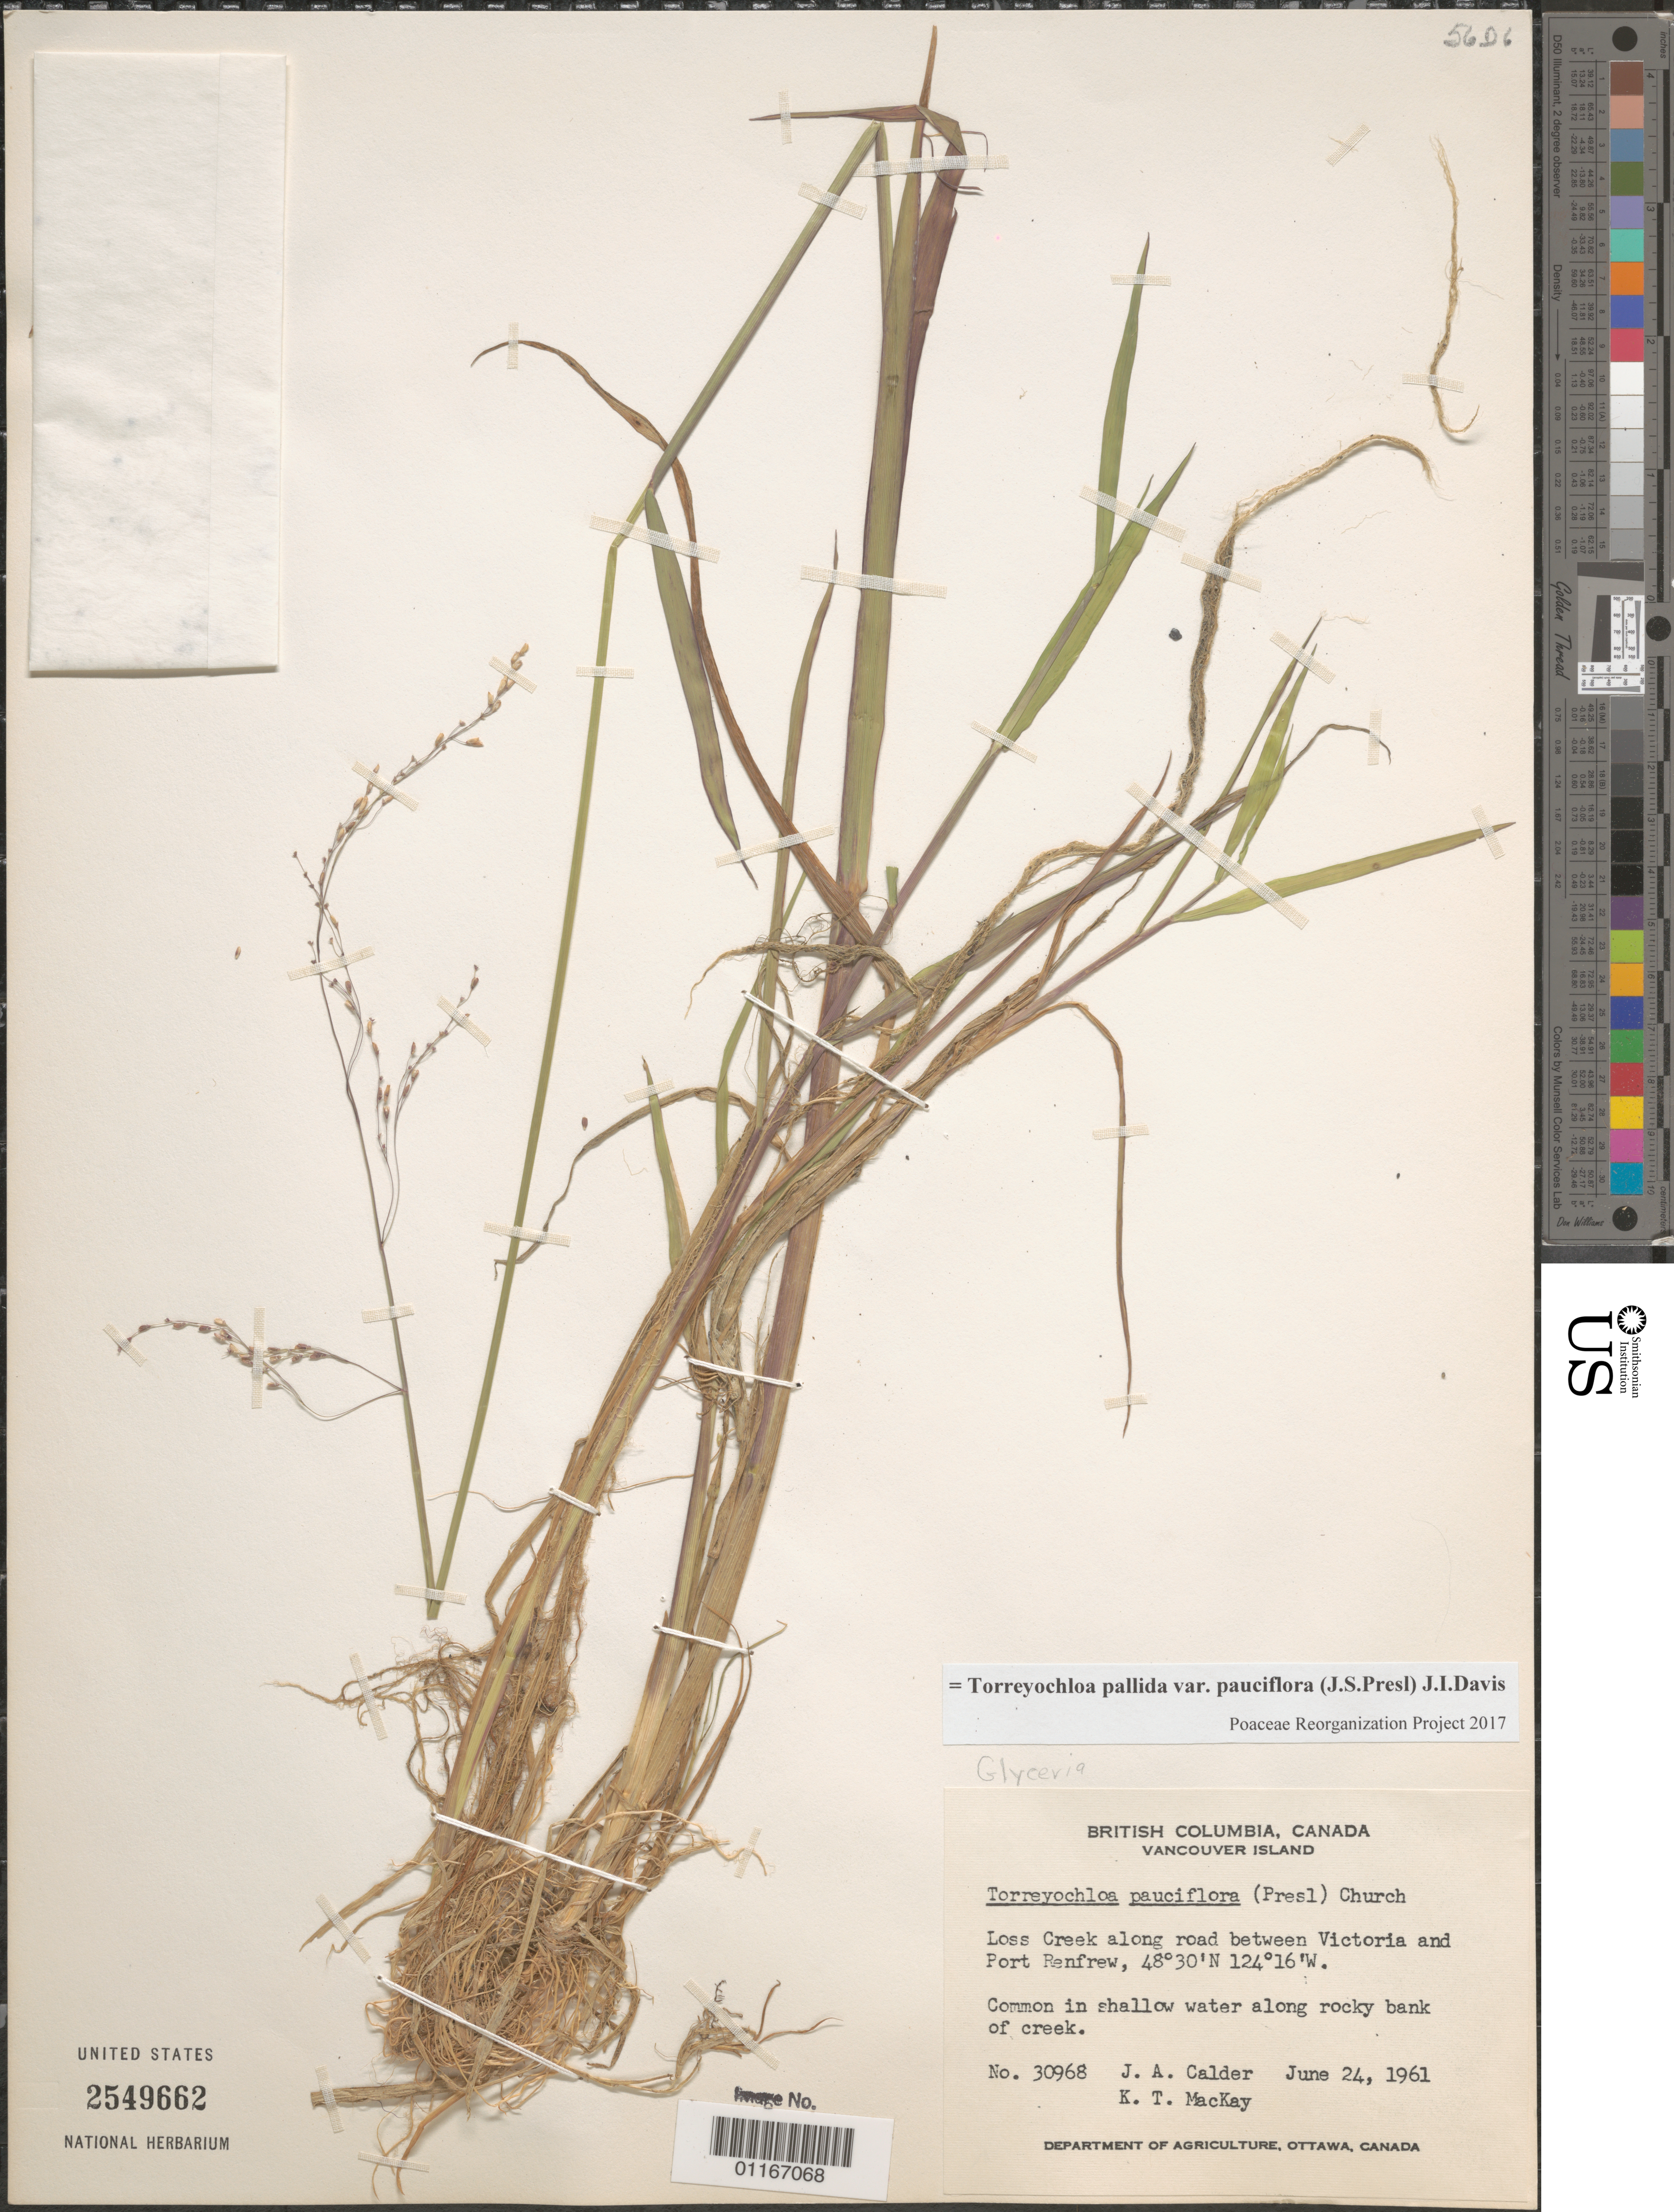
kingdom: Plantae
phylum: Tracheophyta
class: Liliopsida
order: Poales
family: Poaceae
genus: Torreyochloa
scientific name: Torreyochloa pallida var. pauciflora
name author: (J. Presl) J.I. Davis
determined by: Poaceae Reorganization Project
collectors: J. A. Calder & K. T. Mackay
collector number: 30968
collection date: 1961-06-24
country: Canada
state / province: British Columbia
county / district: Vancouver Island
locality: Loss Creek along road between Victoria and Fort Renfrew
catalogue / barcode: US 2549662